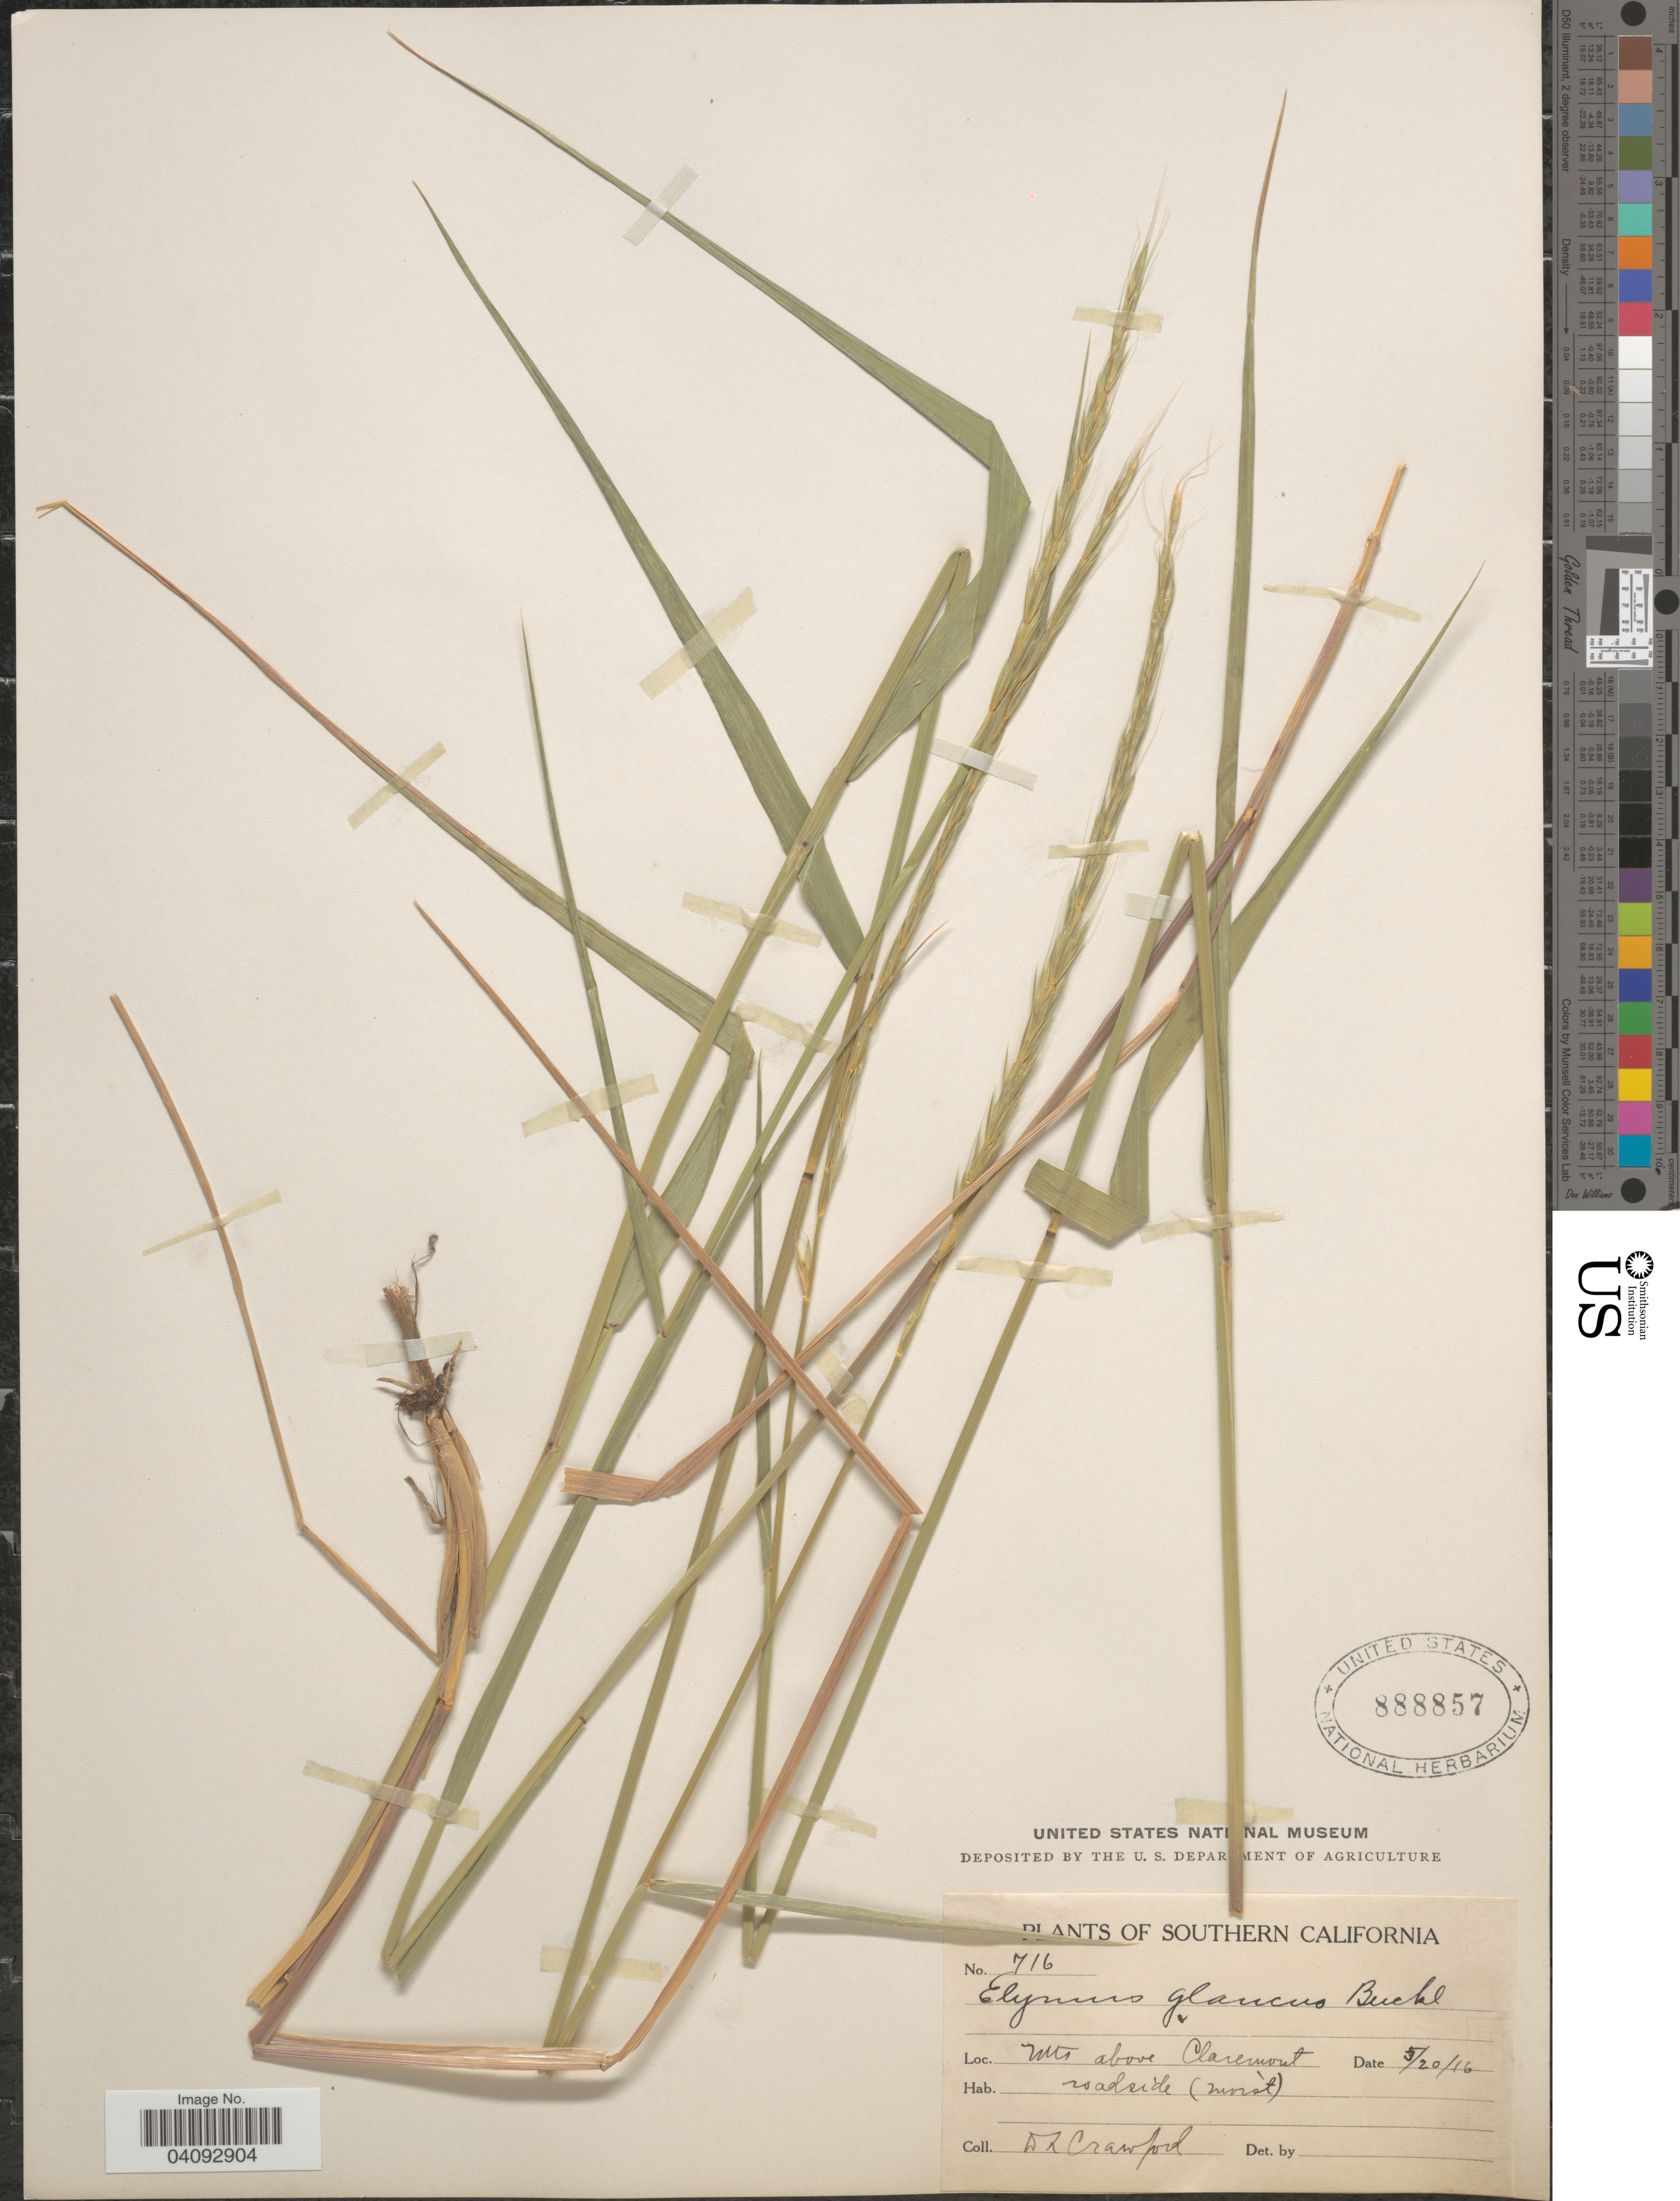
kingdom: Plantae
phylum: Tracheophyta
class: Liliopsida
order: Poales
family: Poaceae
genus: Elymus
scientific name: Elymus glaucus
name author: Buckley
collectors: D. L. Crawford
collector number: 716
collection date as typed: Transcribed d/m/y: 20/5/16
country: United States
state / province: California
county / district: Los Angeles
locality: Southern California. Mts above Claremont. Roadside.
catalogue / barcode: US 888857